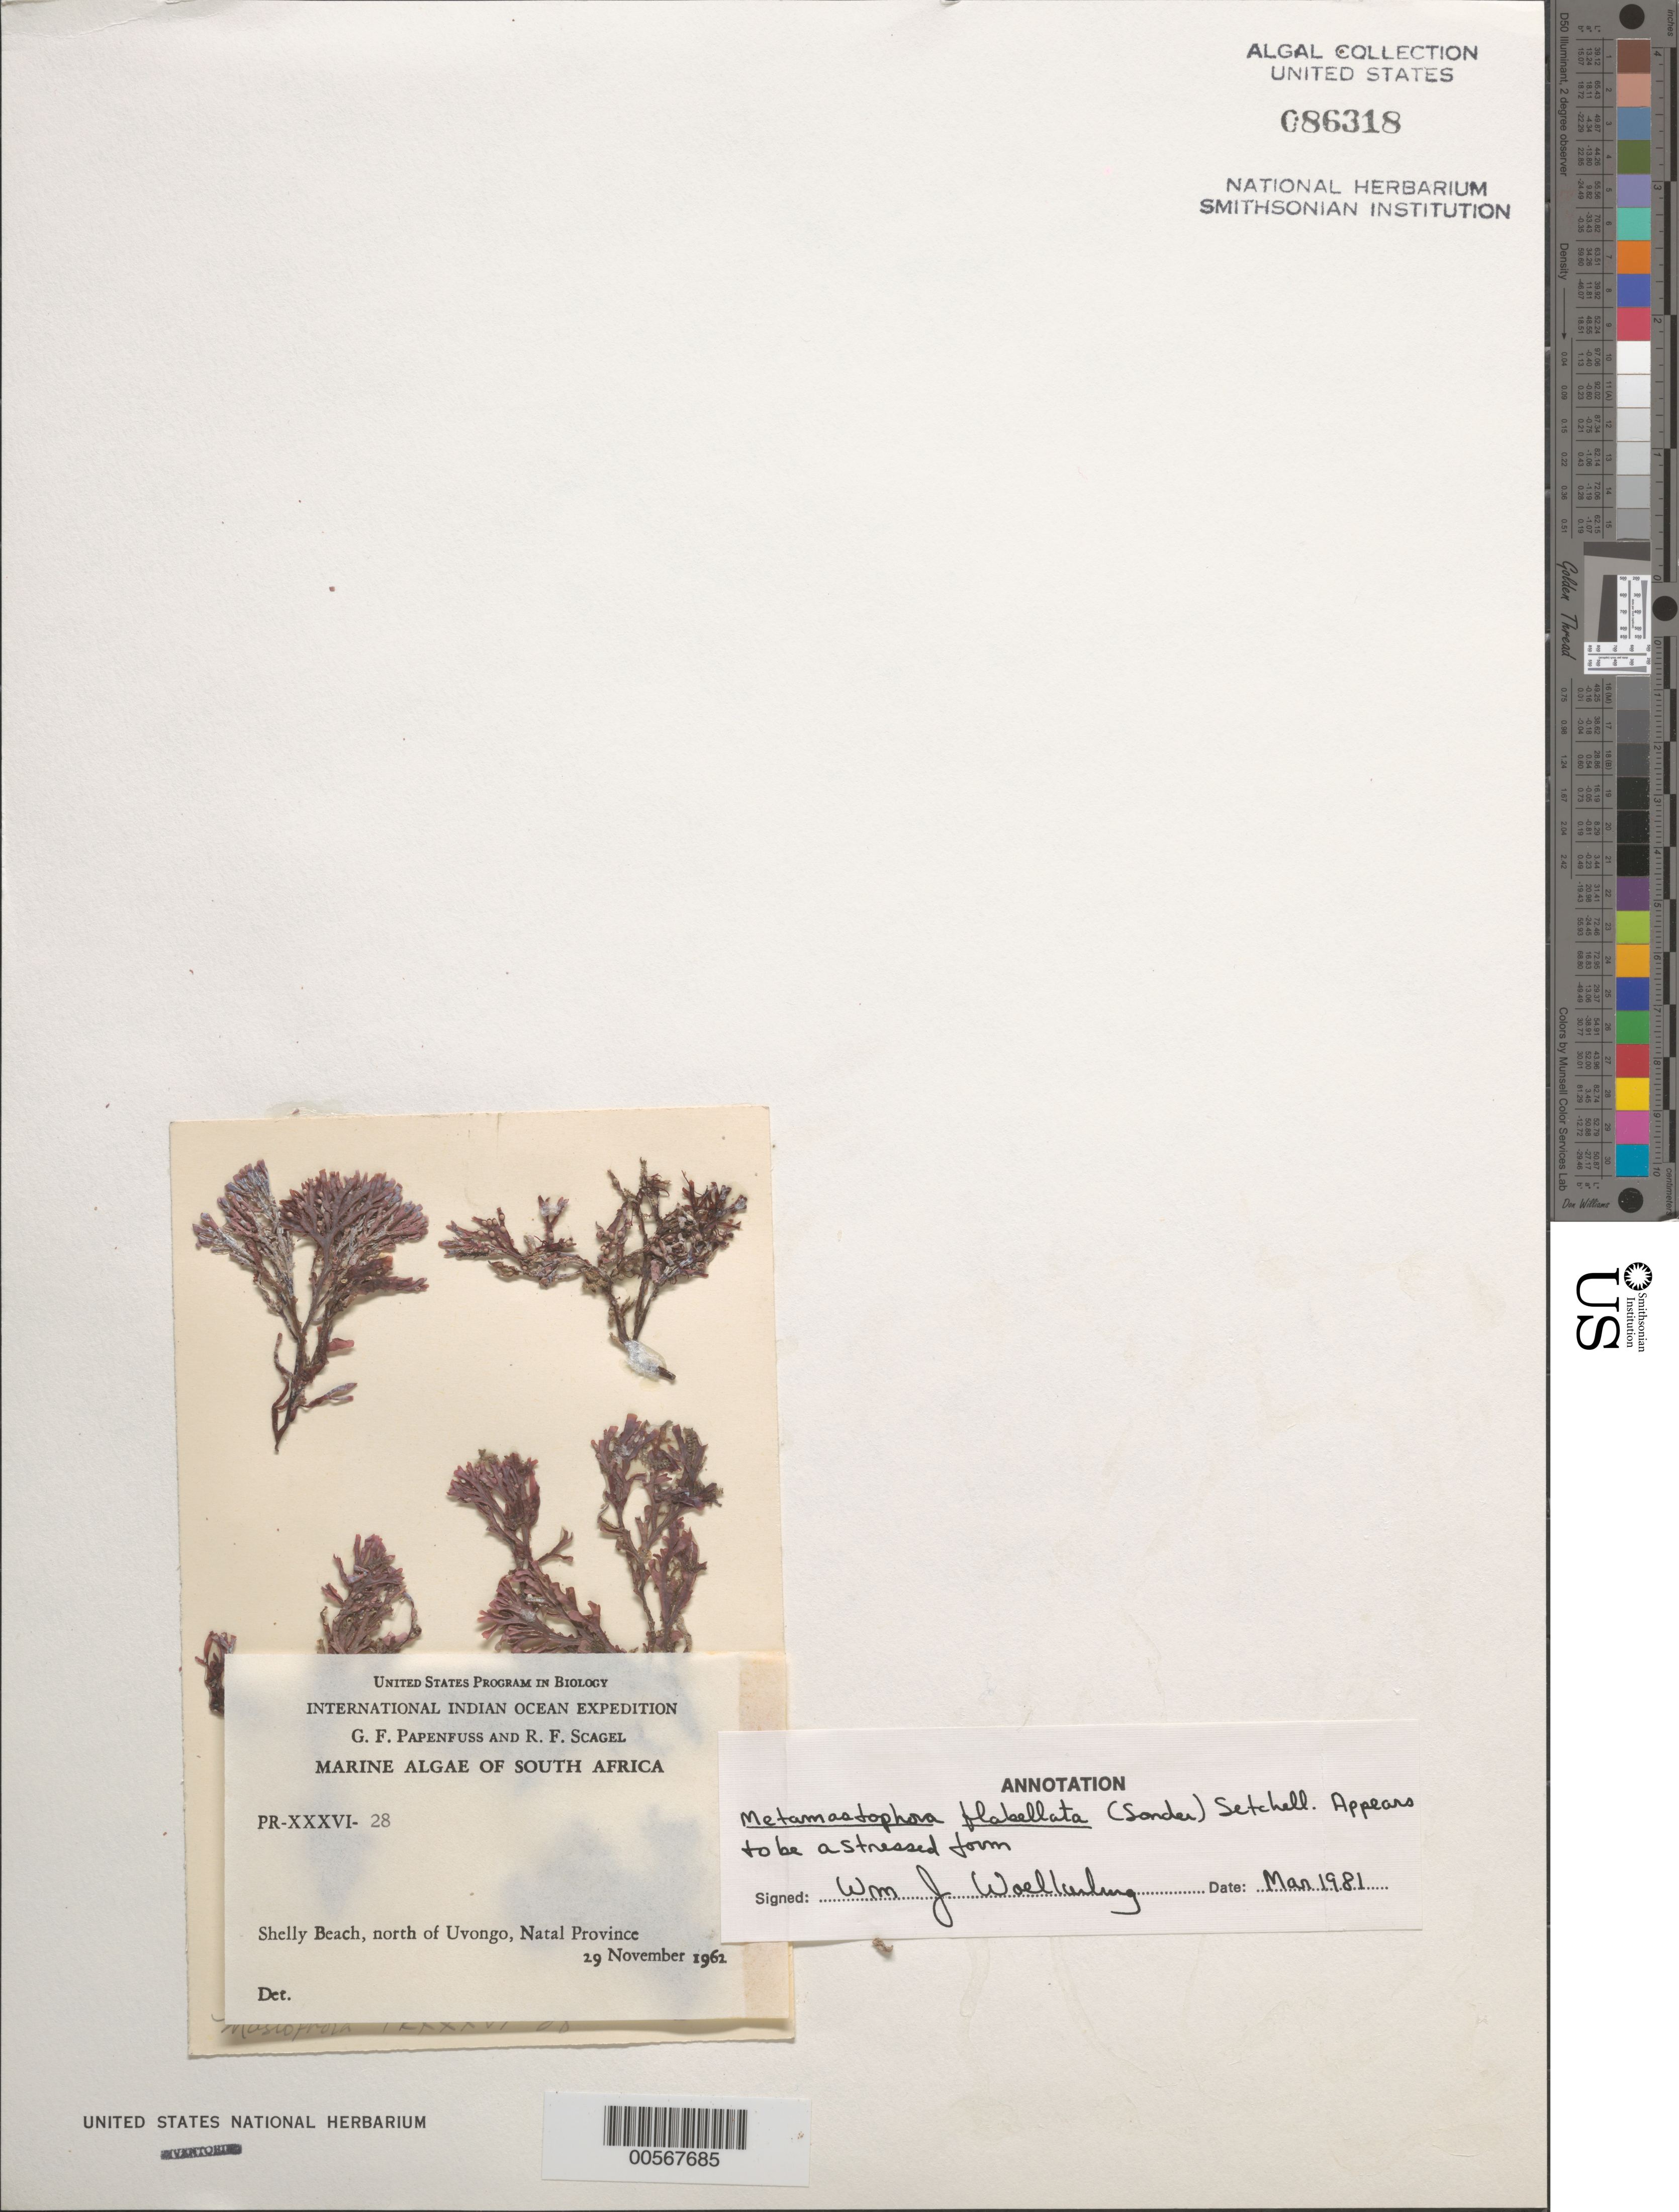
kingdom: Plantae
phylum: Rhodophyta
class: Florideophyceae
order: Corallinales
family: Mastophoraceae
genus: Metamastophora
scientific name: Metamastophora flabellata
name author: (Sonder) Setchell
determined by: Woelkerling, W. J.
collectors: G. Papenfuss & R. F. Scagel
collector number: PR-XXXVI-28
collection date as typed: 29 Nov 1962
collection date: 1962-11-29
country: South Africa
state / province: KwaZulu-Natal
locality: Shelly Beach, north of Uvongo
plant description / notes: International Indian Ocean Expedition, 1962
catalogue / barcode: US 86318